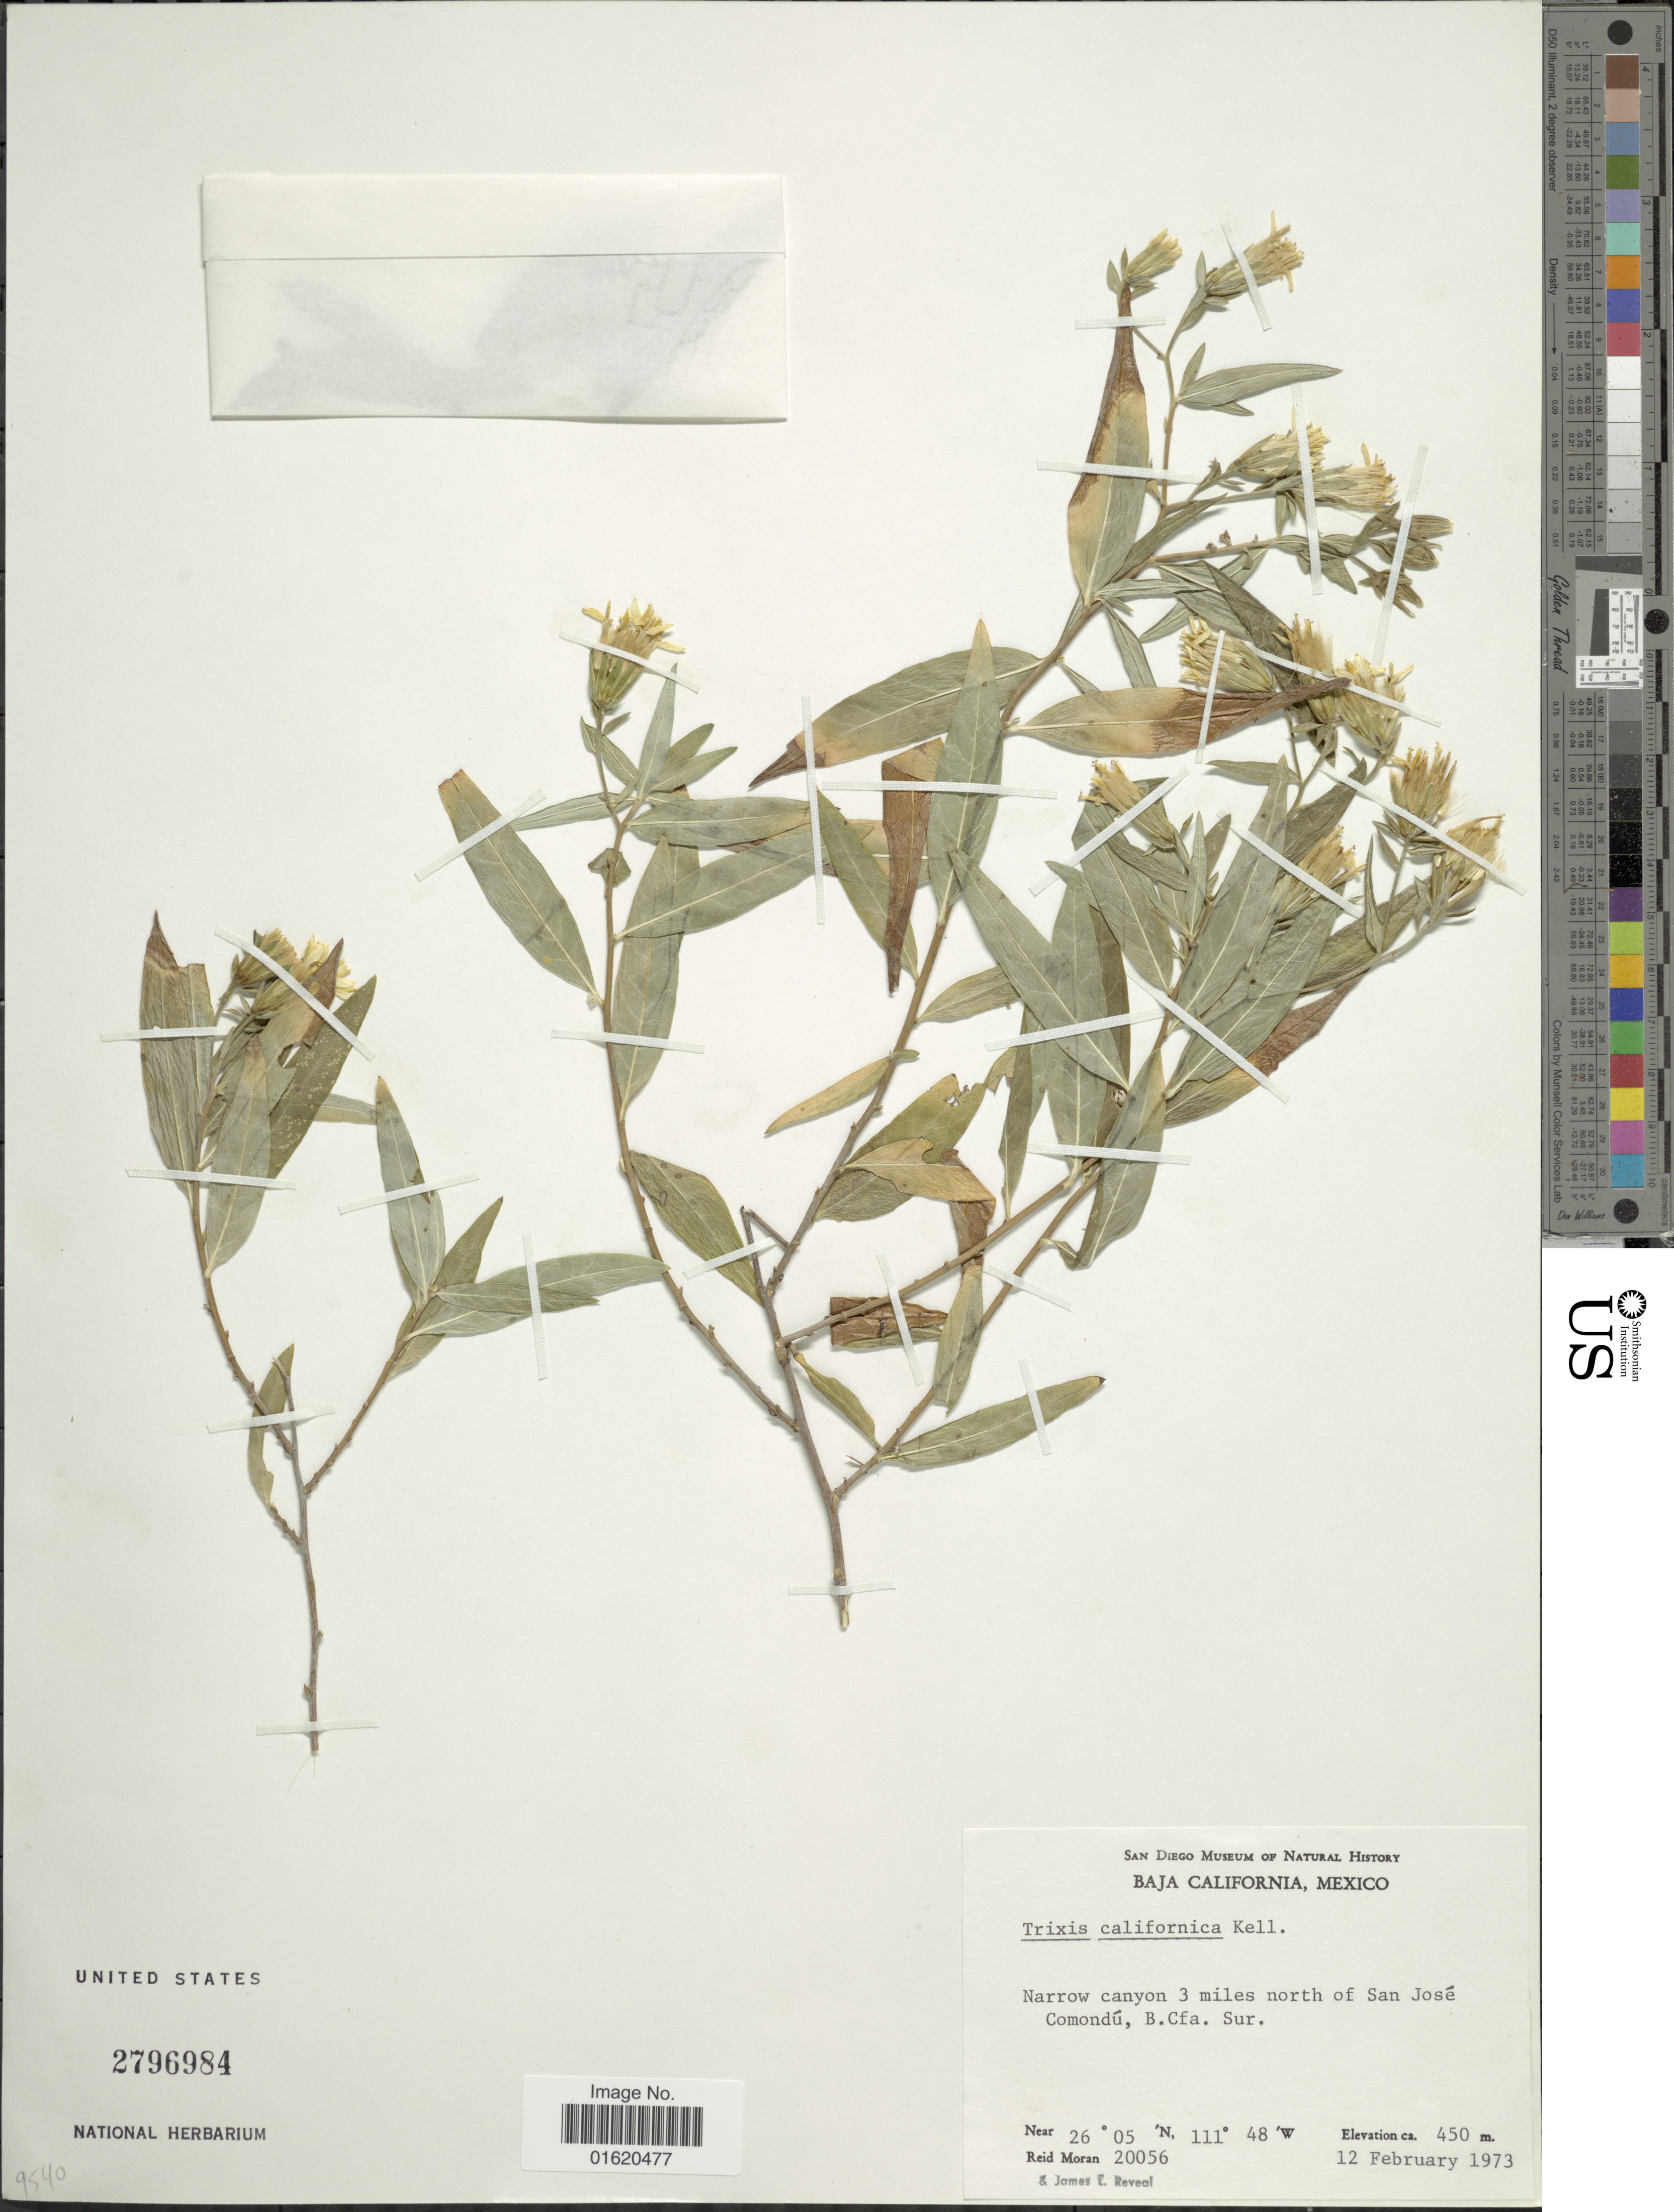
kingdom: Plantae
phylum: Tracheophyta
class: Magnoliopsida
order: Asterales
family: Asteraceae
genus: Trixis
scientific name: Trixis californica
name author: Kellogg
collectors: R. V. Moran & J. L. Reveal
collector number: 20056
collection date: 1973-02-12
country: Mexico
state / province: Baja California Sur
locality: Narrow canyon 3 miles north of San José Comondú, B. Cfa., Sur.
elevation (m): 450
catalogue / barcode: US 2796984